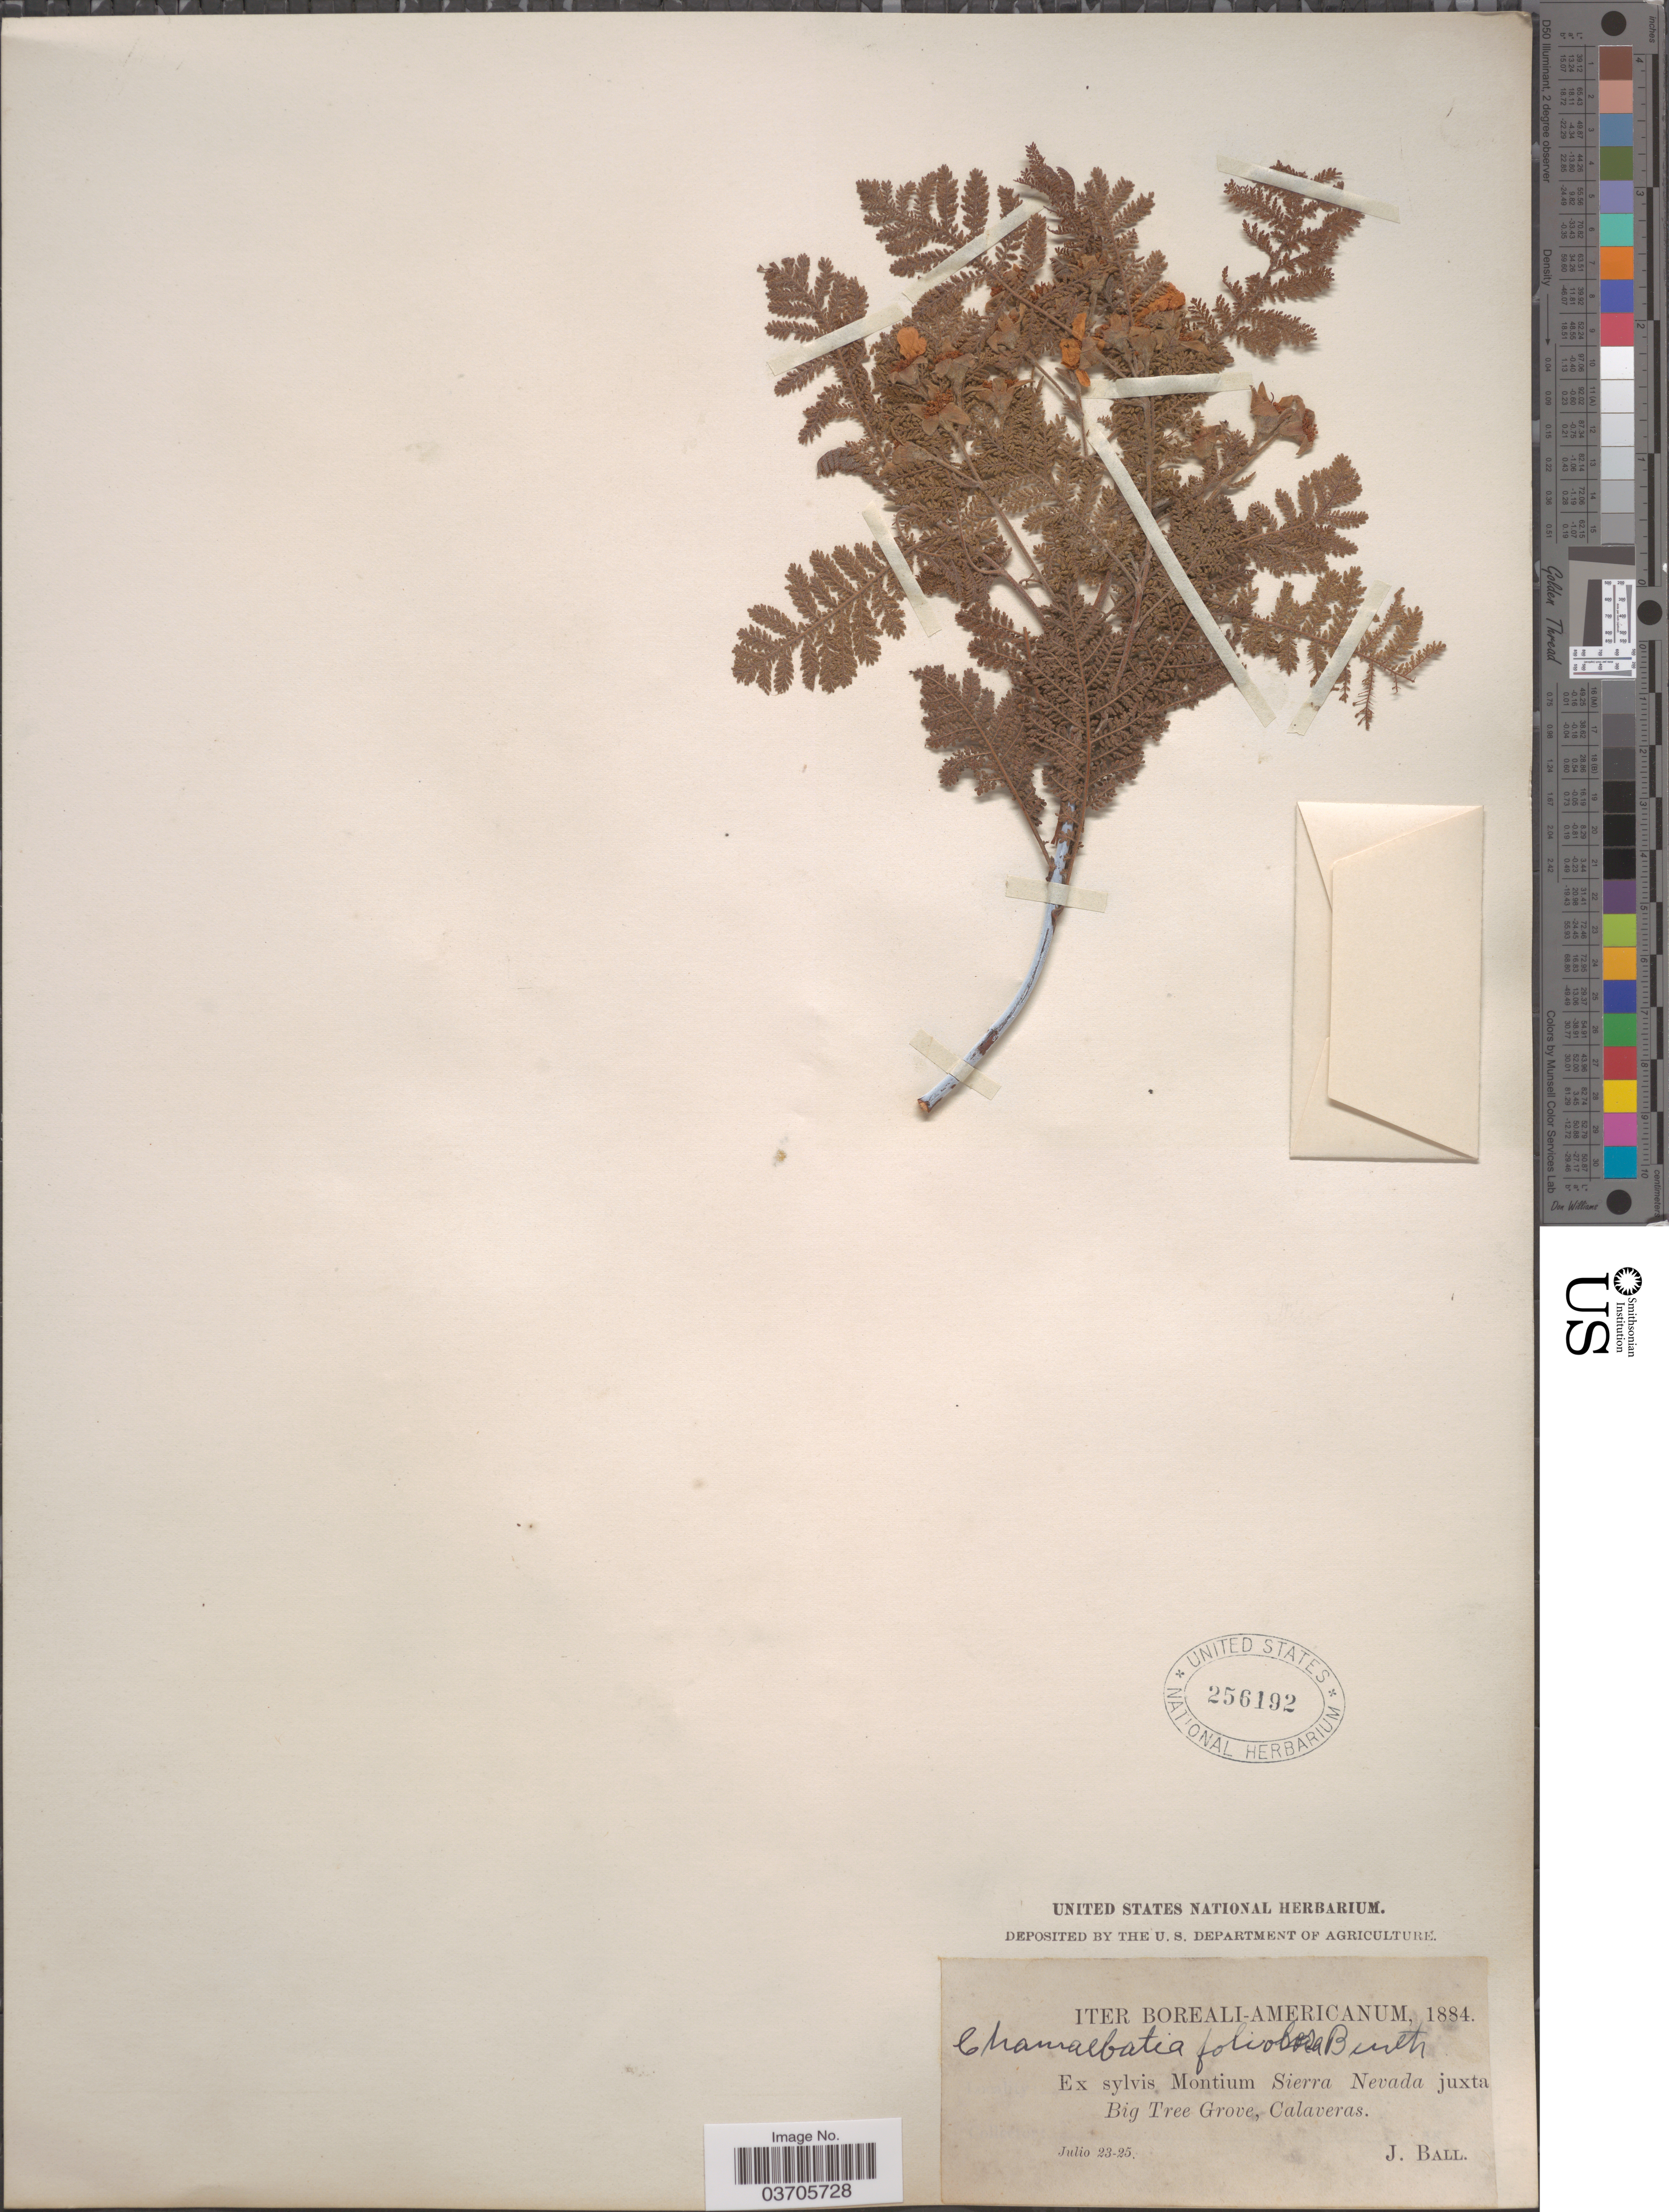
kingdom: Plantae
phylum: Tracheophyta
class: Magnoliopsida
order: Rosales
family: Rosaceae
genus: Chamaebatia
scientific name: Chamaebatia foliolosa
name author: Benth.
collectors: J. Ball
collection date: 1884-07-23/1884-07-25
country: United States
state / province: California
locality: Iter Boreali-Americanum. Ex sylvis Montium Sierra Nevada juxta Big Tree Grove, Calaveras.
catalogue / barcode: US 256192